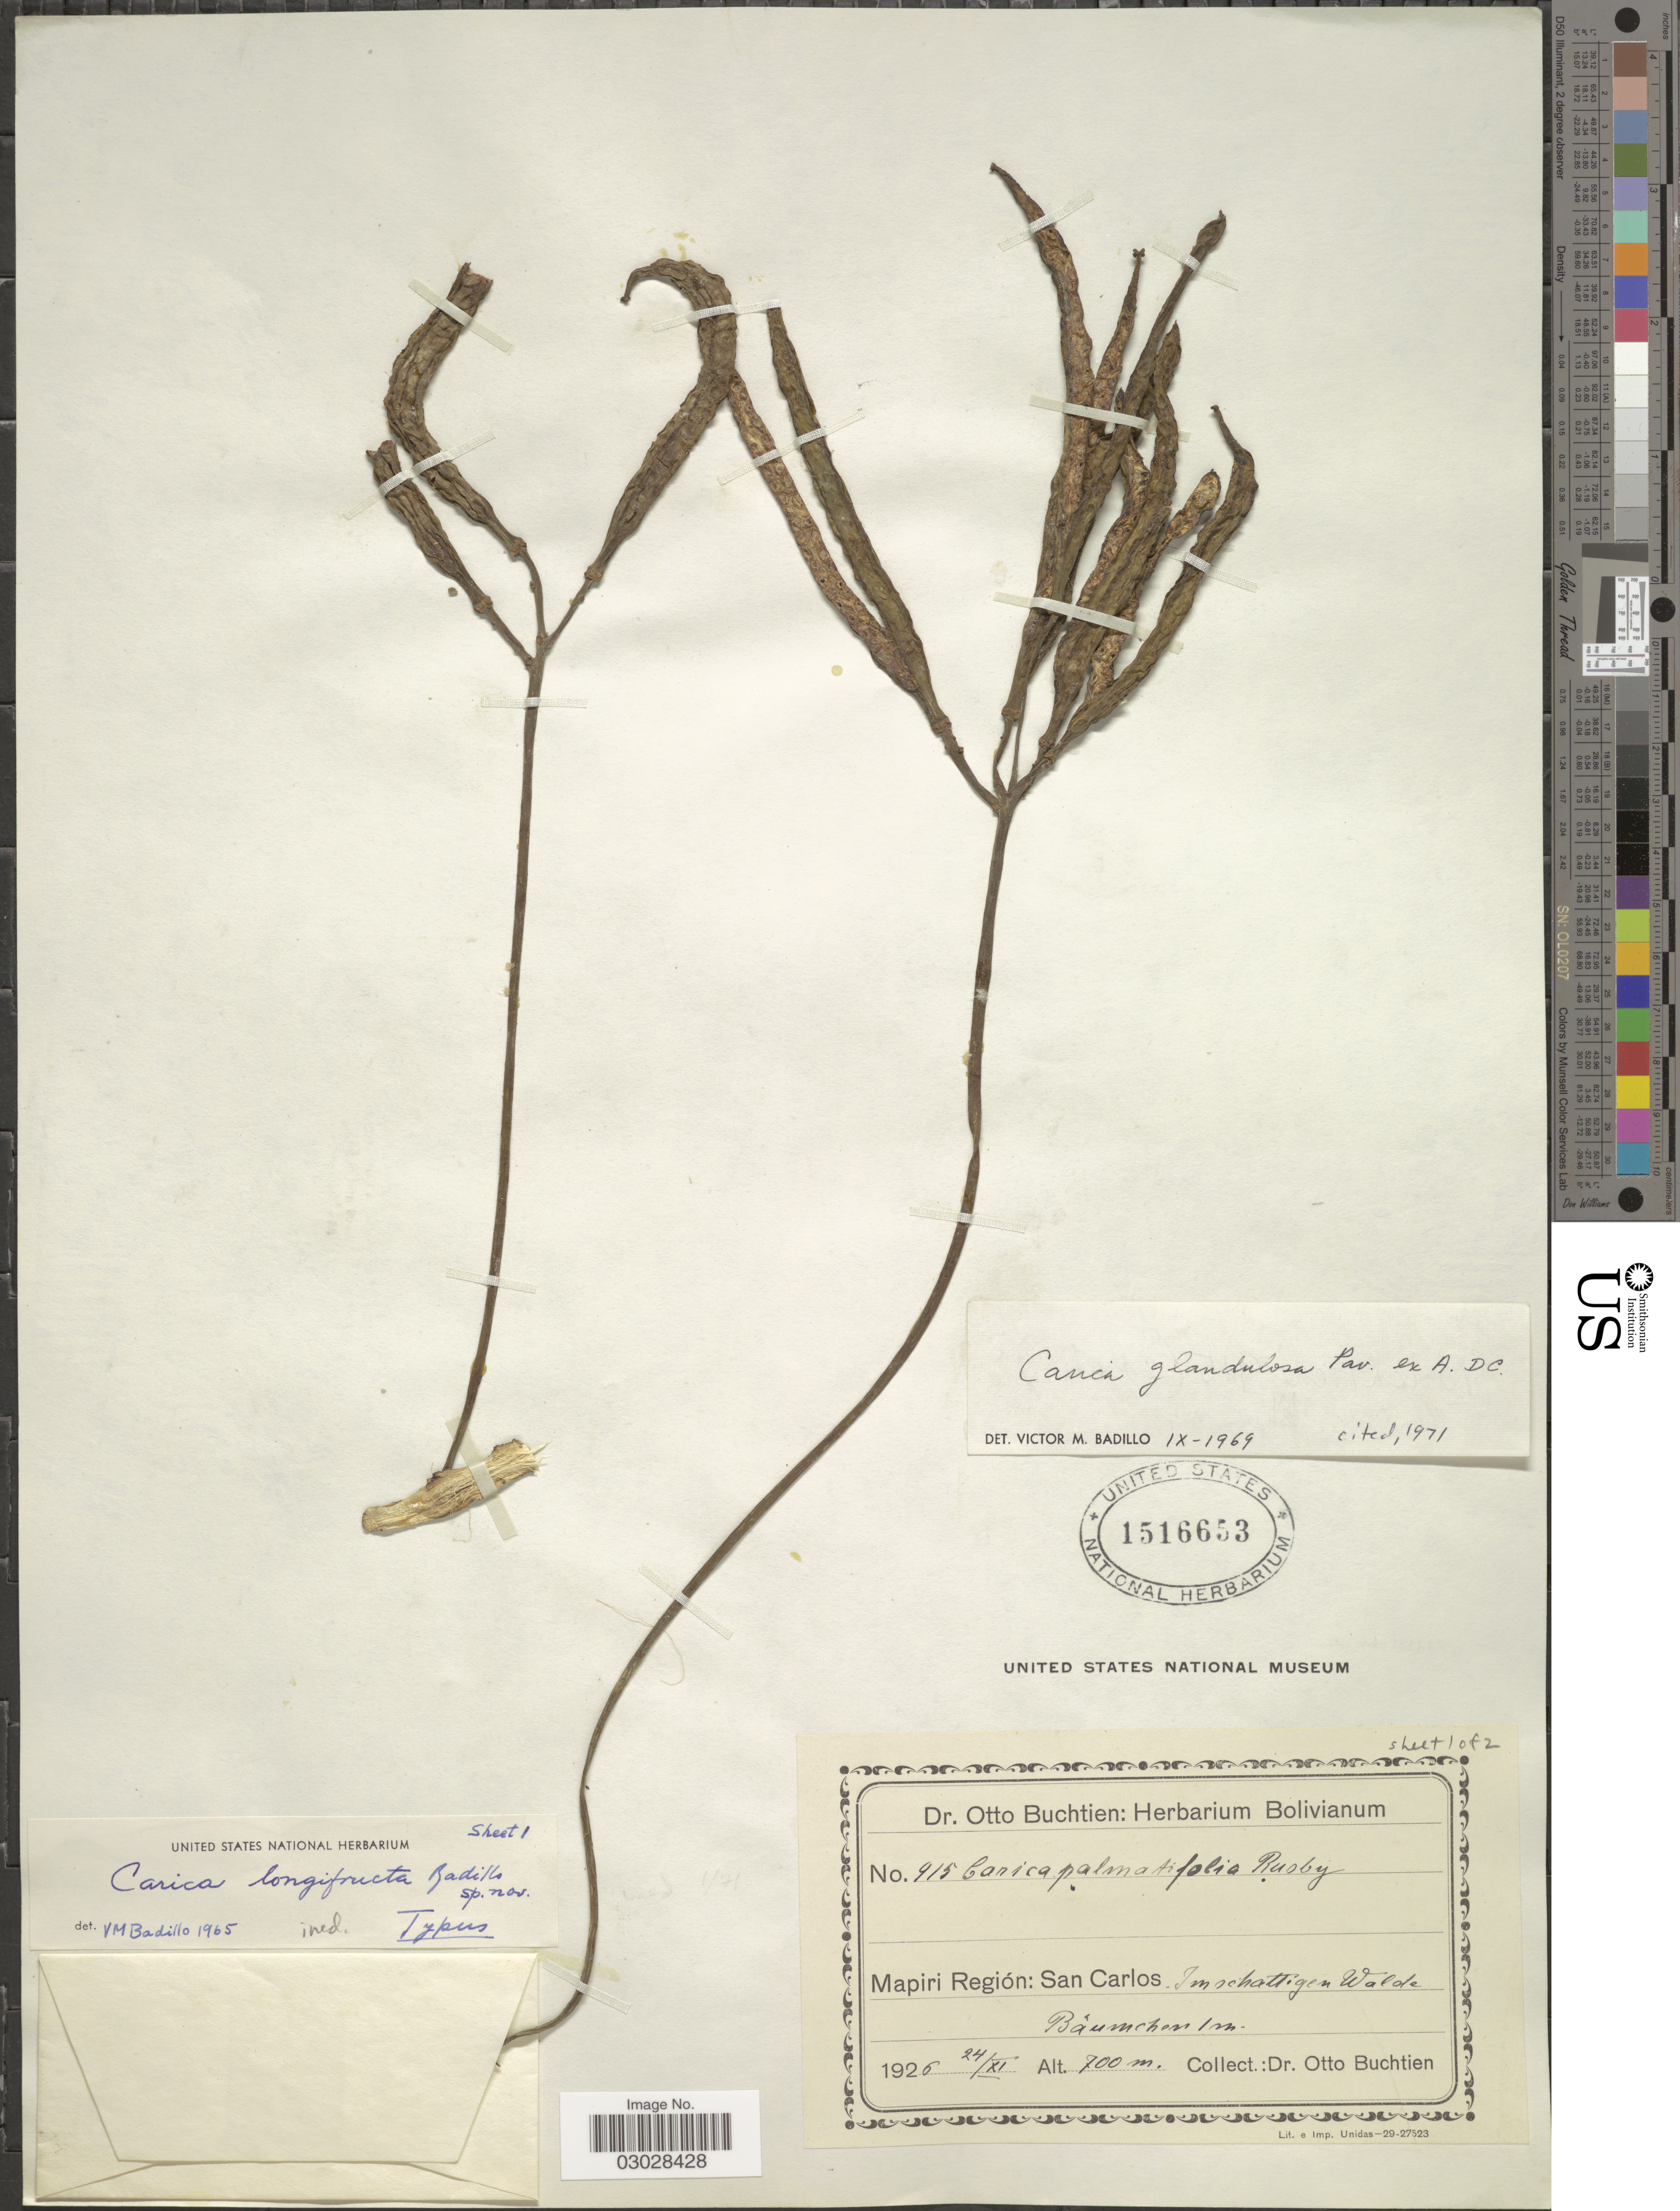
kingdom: Plantae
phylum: Tracheophyta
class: Magnoliopsida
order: Brassicales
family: Caricaceae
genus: Vasconcellea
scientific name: Vasconcellea glandulosa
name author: A. DC.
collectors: O. Buchtien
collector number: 915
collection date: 1926-11-24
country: Bolivia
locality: Mapiri Región: San Carlos.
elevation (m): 700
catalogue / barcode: US 1516653